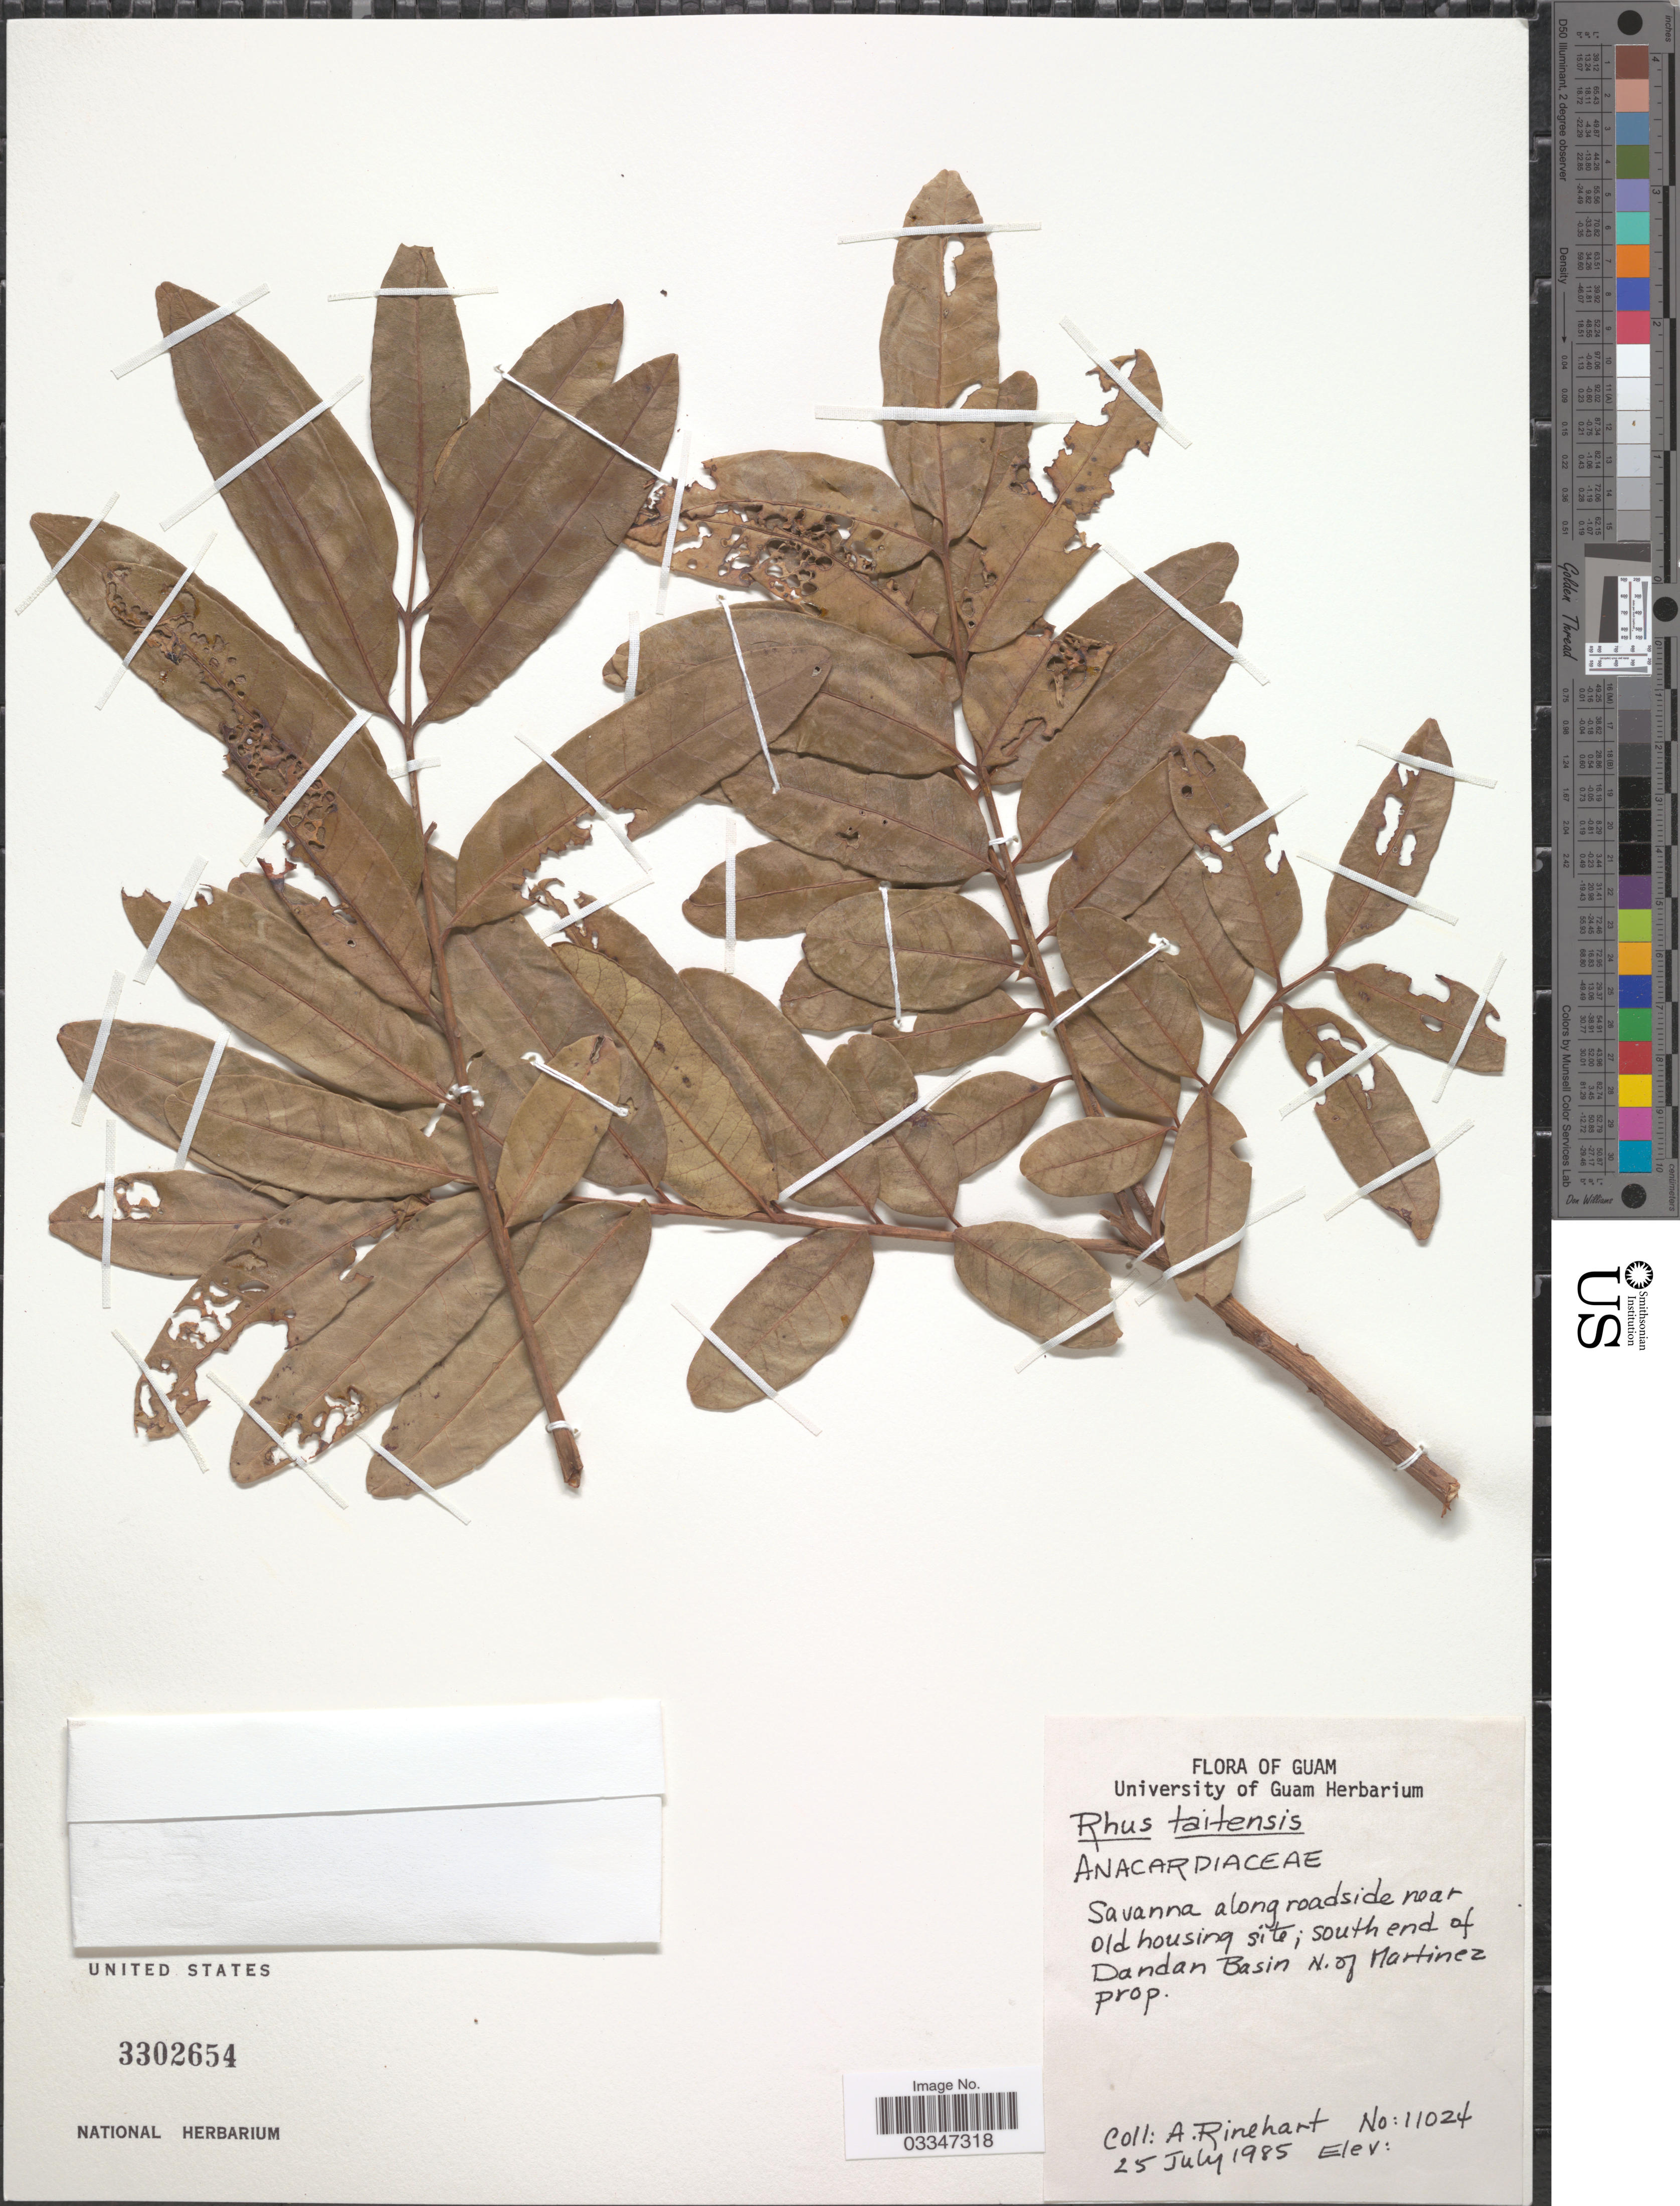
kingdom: Plantae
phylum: Tracheophyta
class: Magnoliopsida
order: Sapindales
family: Anacardiaceae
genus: Rhus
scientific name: Rhus taitensis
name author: Guill.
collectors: A. Rinehart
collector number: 11024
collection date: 1985-07-25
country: Guam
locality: Savanna along roadside near old housing site; south end of Dandan Basin N. of Martinez prop.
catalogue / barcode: US 3302654